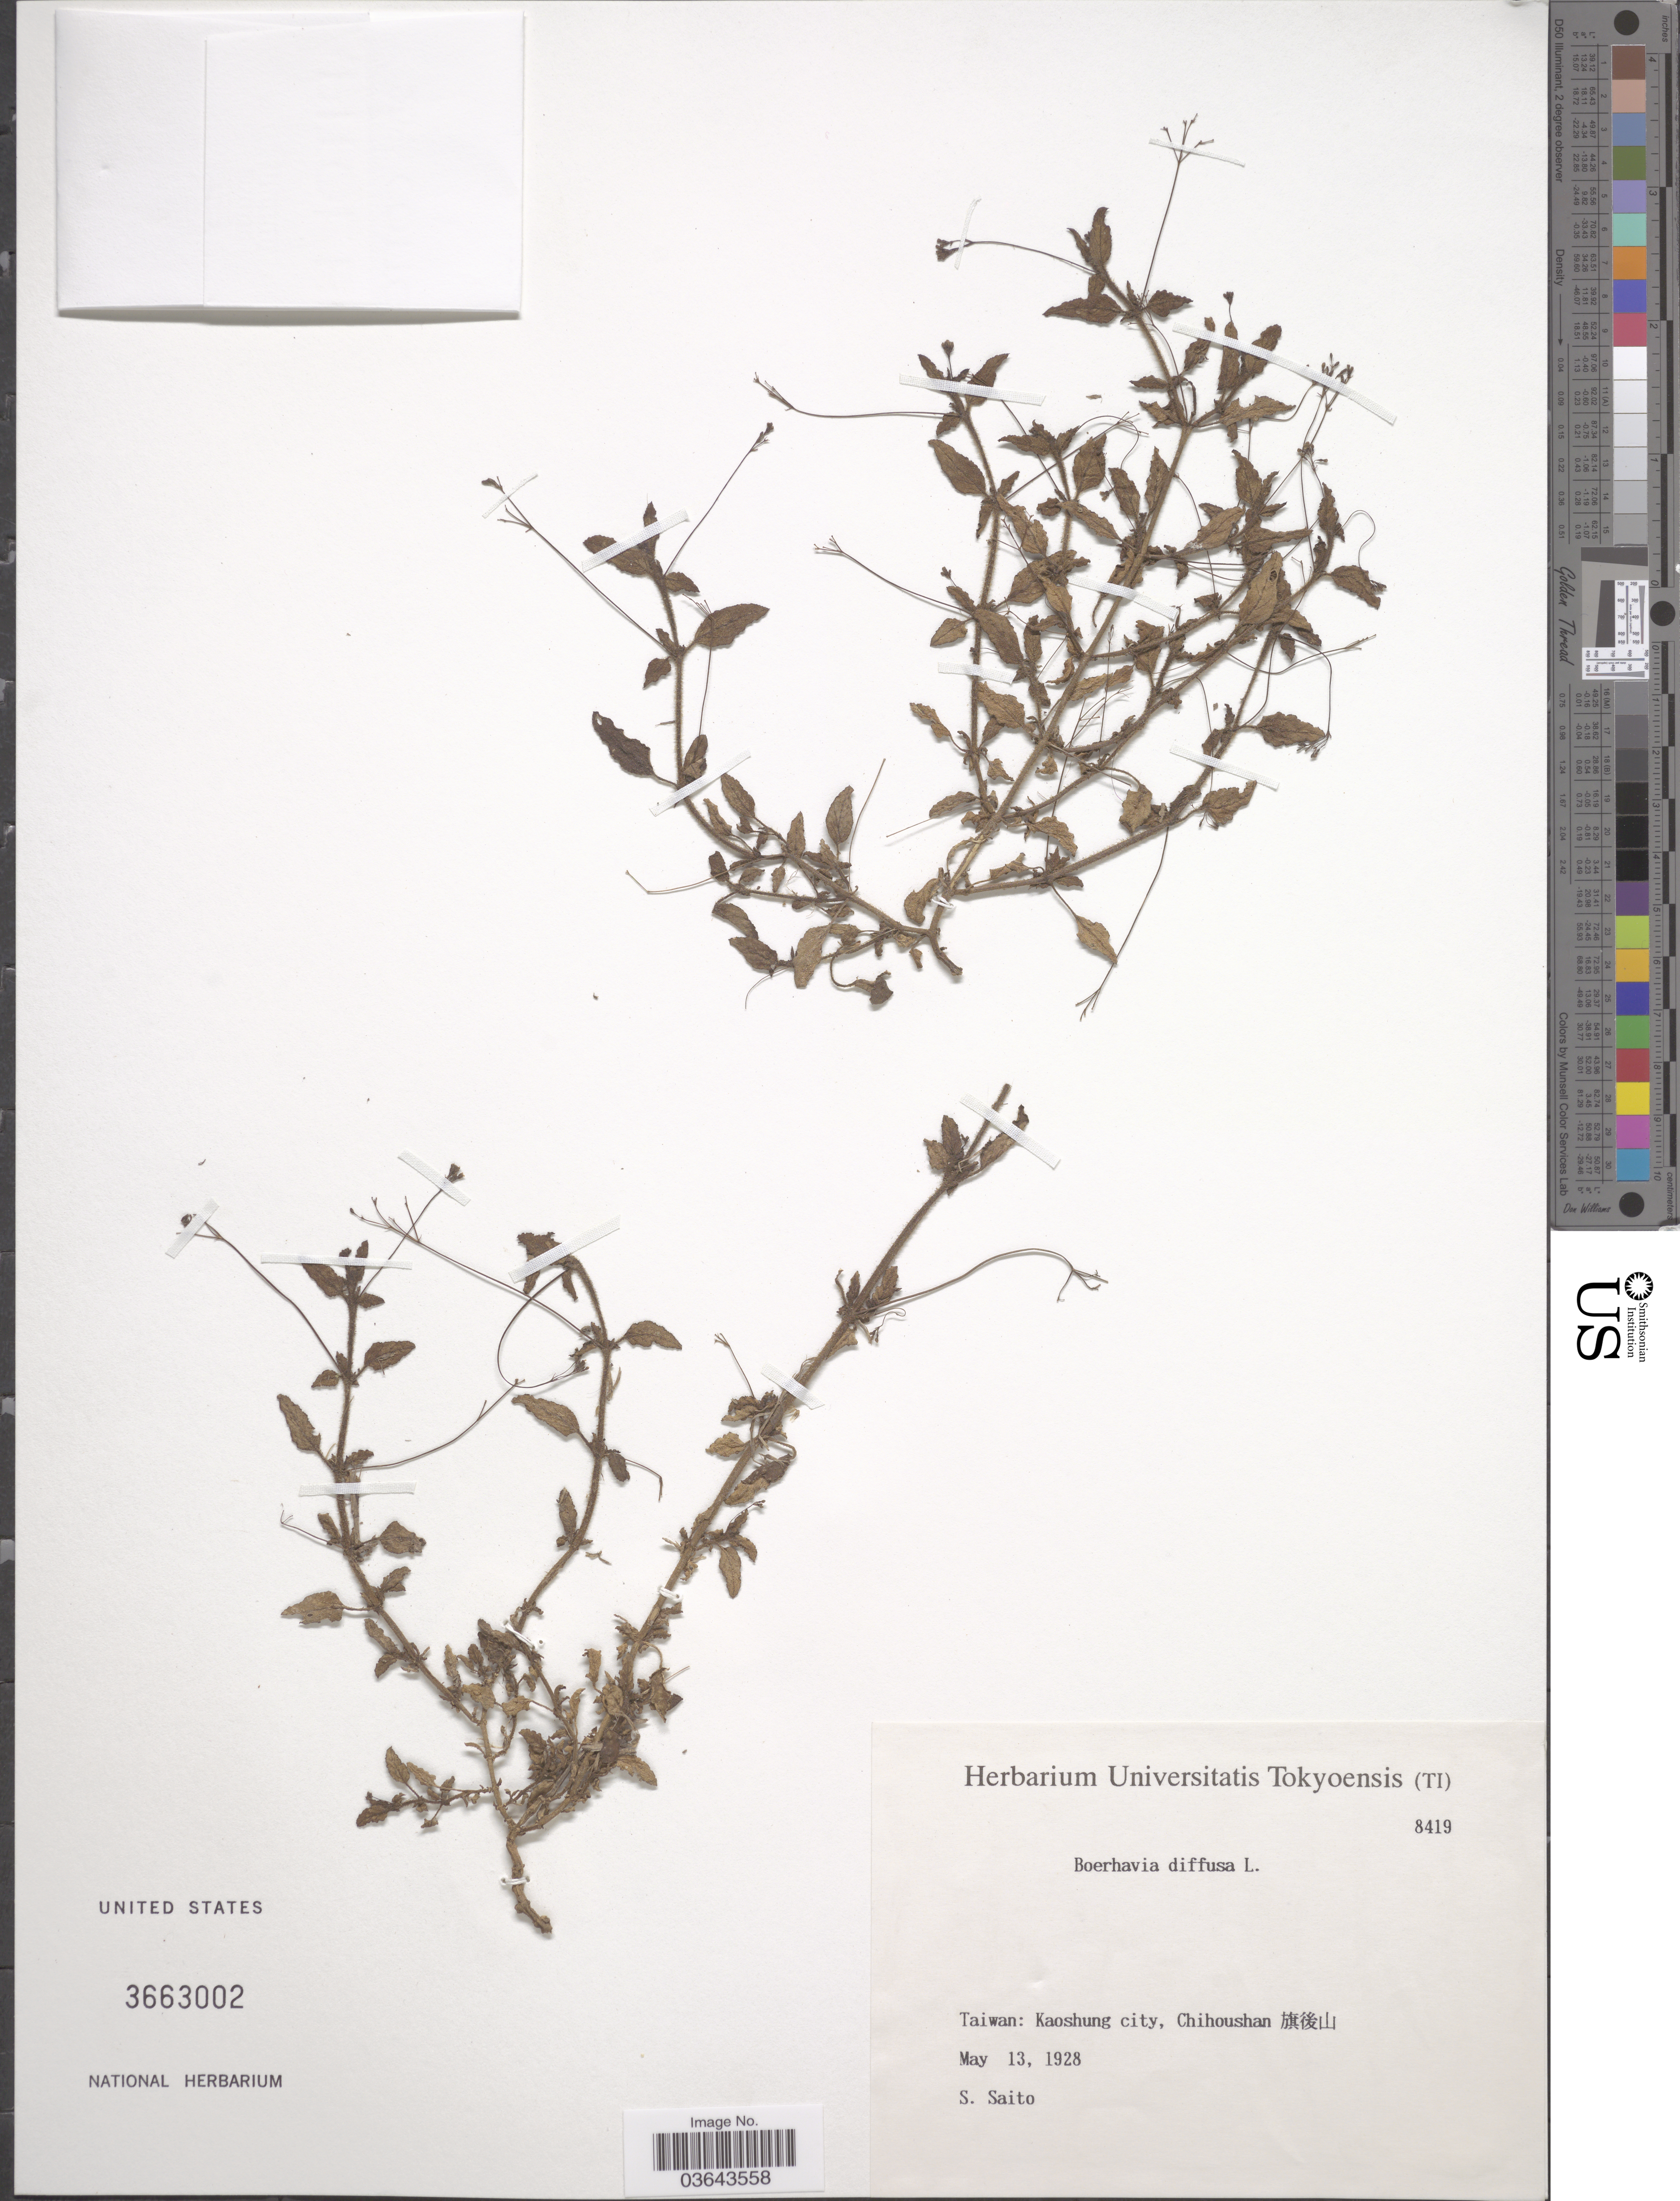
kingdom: Plantae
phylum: Tracheophyta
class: Magnoliopsida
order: Caryophyllales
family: Nyctaginaceae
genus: Boerhavia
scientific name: Boerhavia diffusa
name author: L.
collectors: S. Saito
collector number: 8419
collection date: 1928-05-13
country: Taiwan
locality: Koashung city, Chihoushan X.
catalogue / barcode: US 3663002